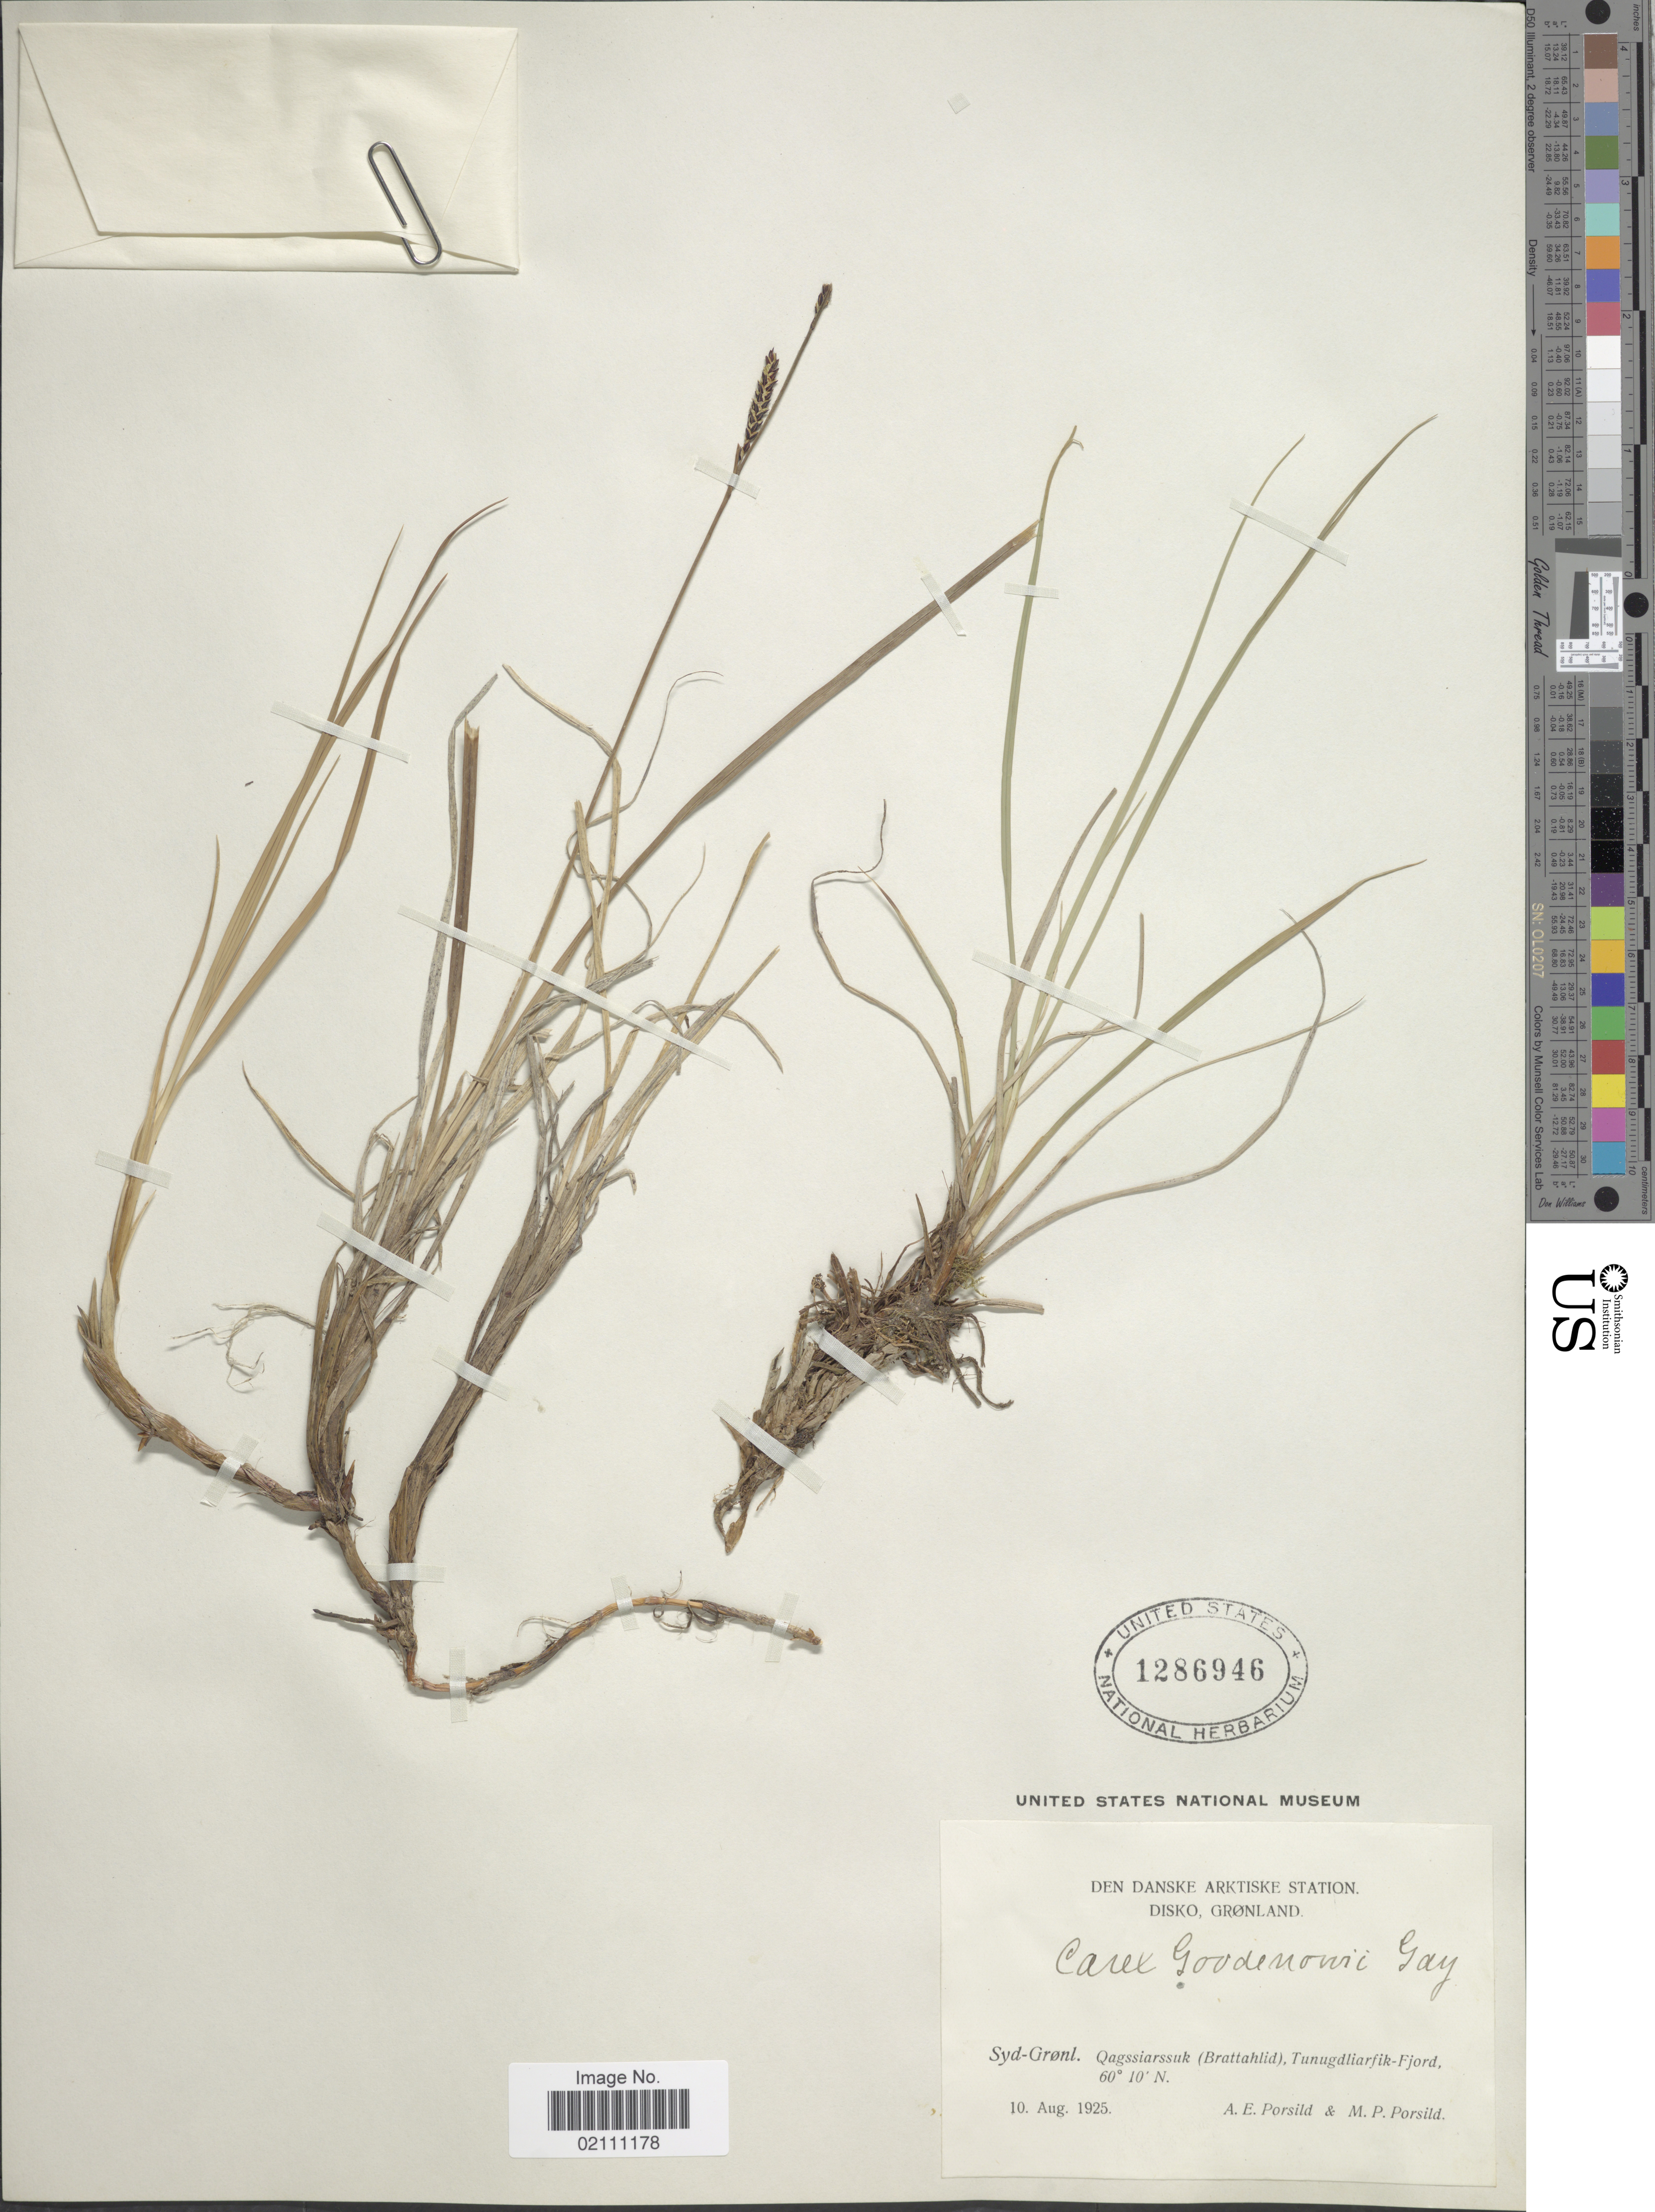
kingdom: Plantae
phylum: Tracheophyta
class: Liliopsida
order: Poales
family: Cyperaceae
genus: Carex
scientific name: Carex nigra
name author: (L.) Reichard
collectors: A. E. Porsild & M. P. Porsild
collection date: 1925-08-10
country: Greenland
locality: Den danske arktiske station, Disko, Grønland, Syd-Grønl. Qagssiarssuk (Brattahlid), Tunugdliarfik-Fjord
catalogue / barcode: US 1286946